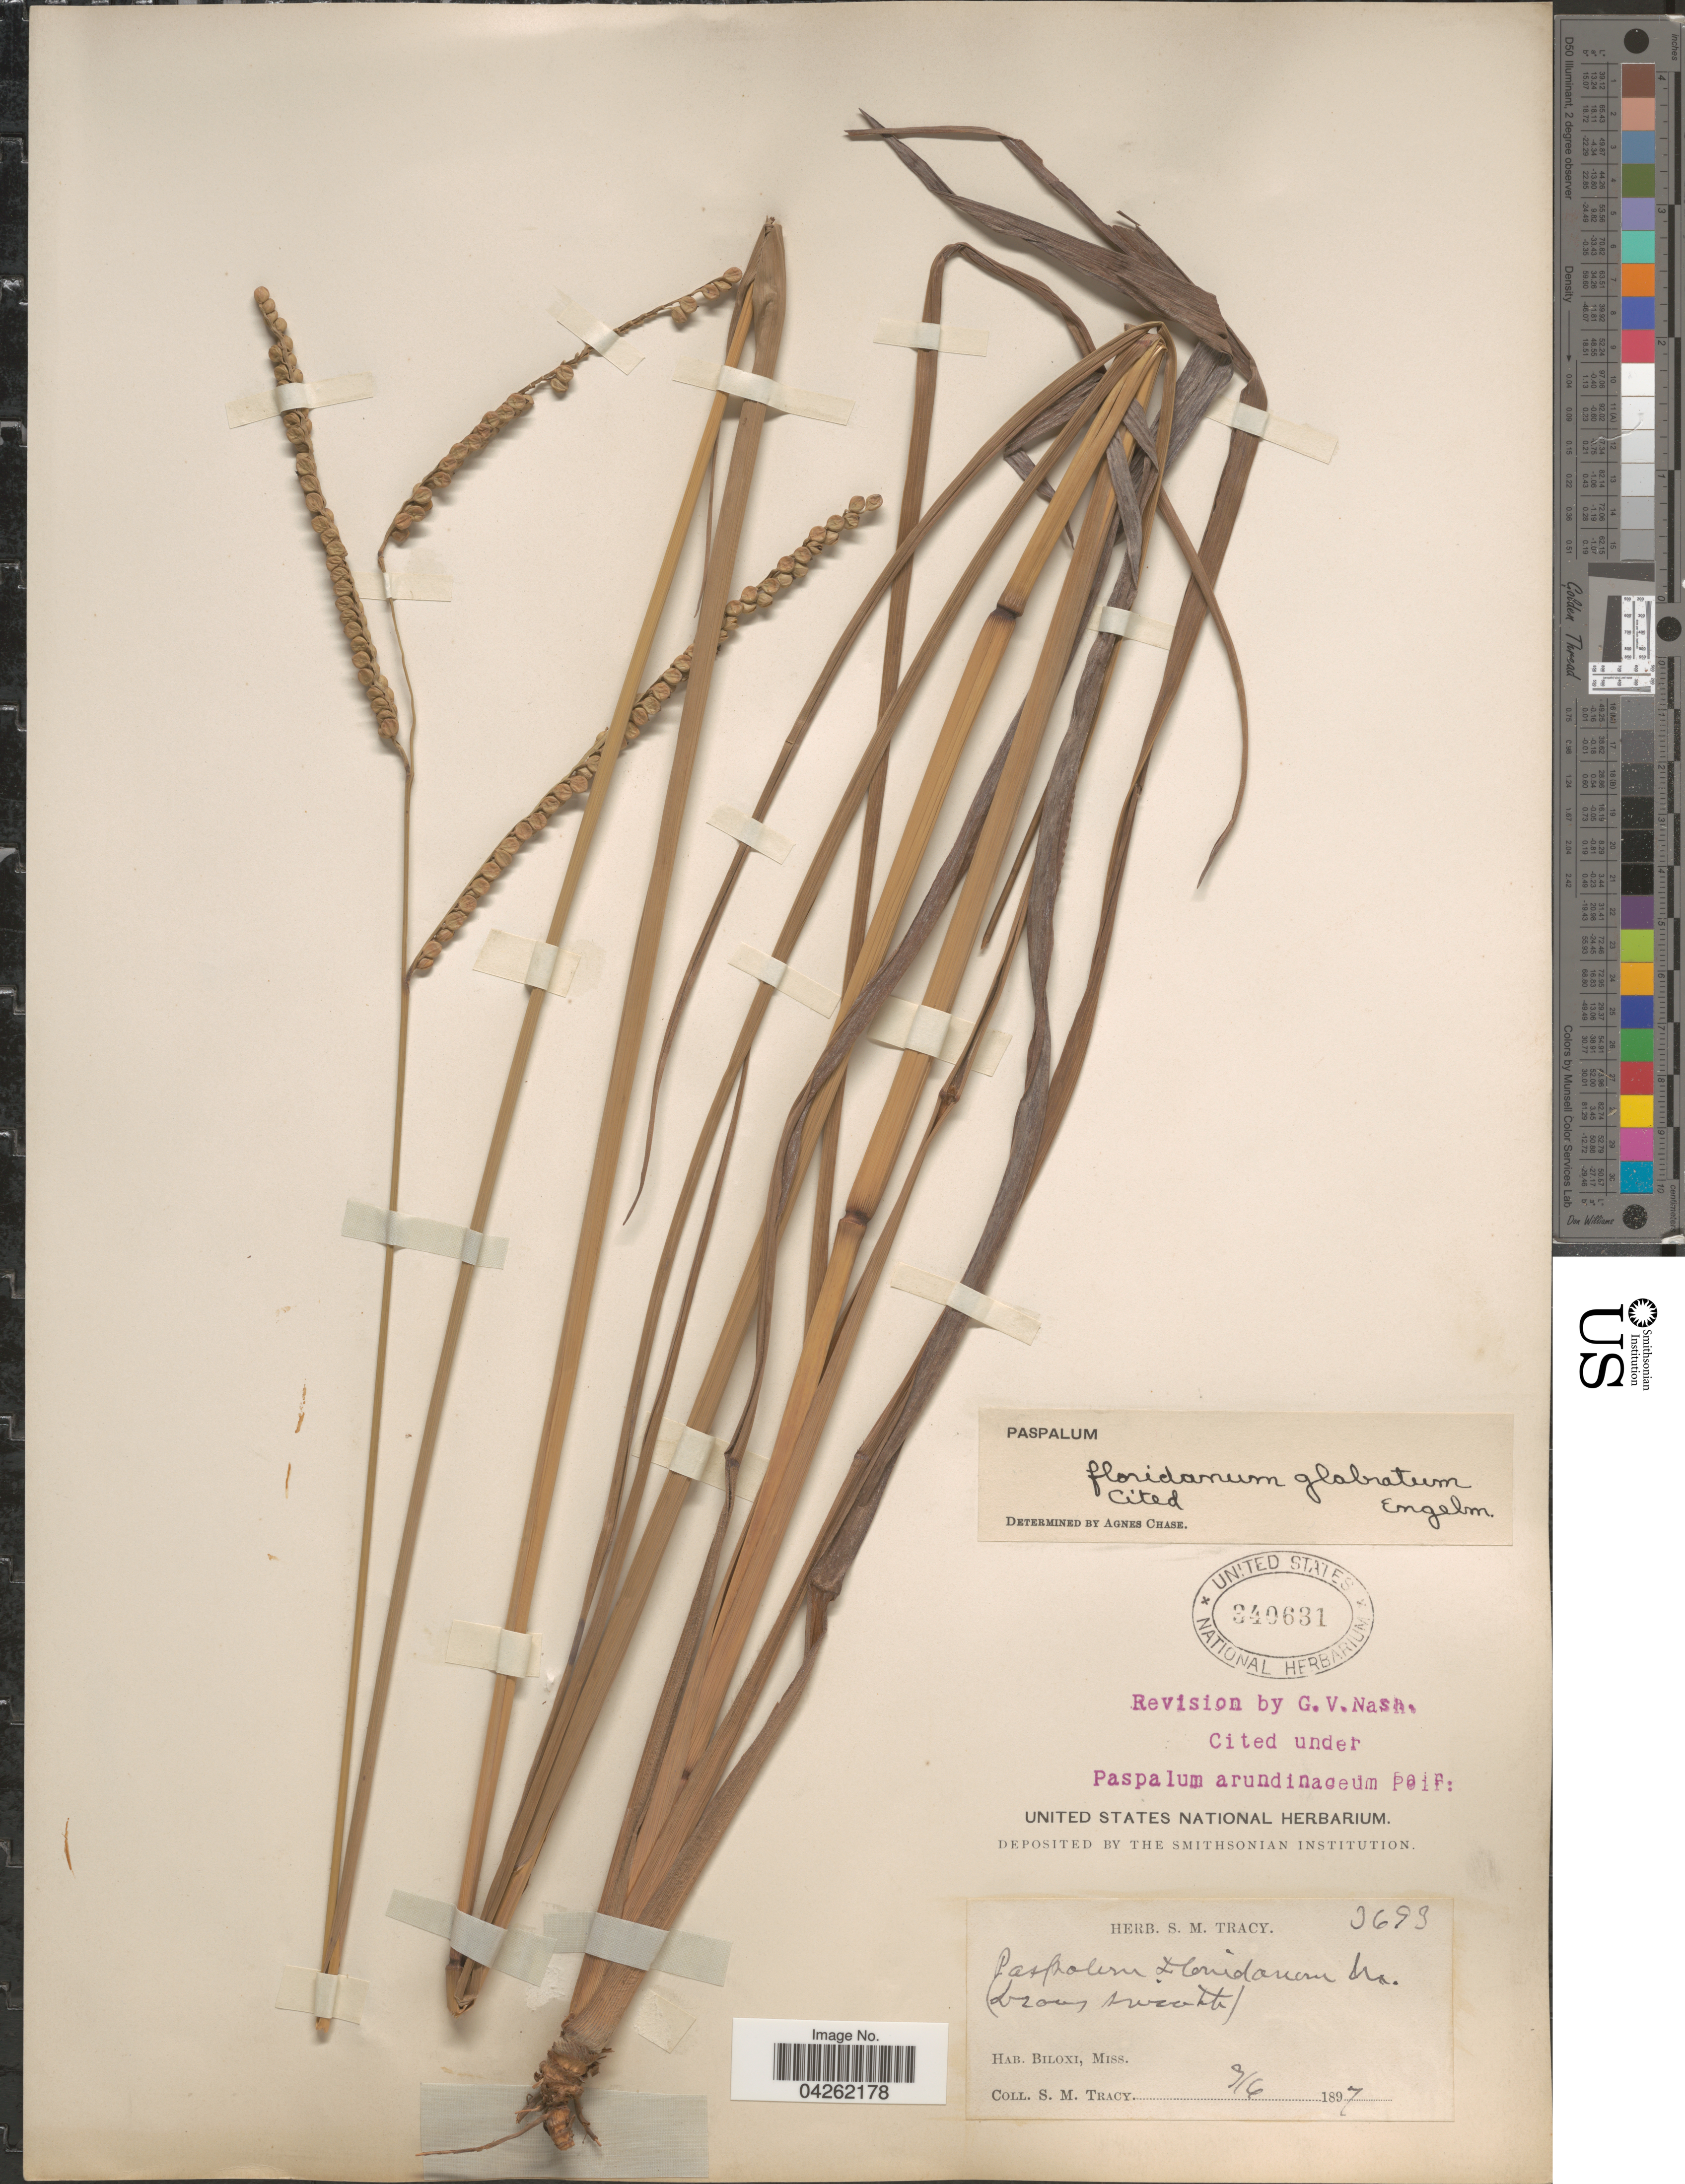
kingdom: Plantae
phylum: Tracheophyta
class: Liliopsida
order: Poales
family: Poaceae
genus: Paspalum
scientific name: Paspalum floridanum var. glabratum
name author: Engelm. ex Vasey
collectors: S. M. Tracy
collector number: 3693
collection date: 1897-03-06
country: United States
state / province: Mississippi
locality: Biloxi.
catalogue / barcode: US 340631